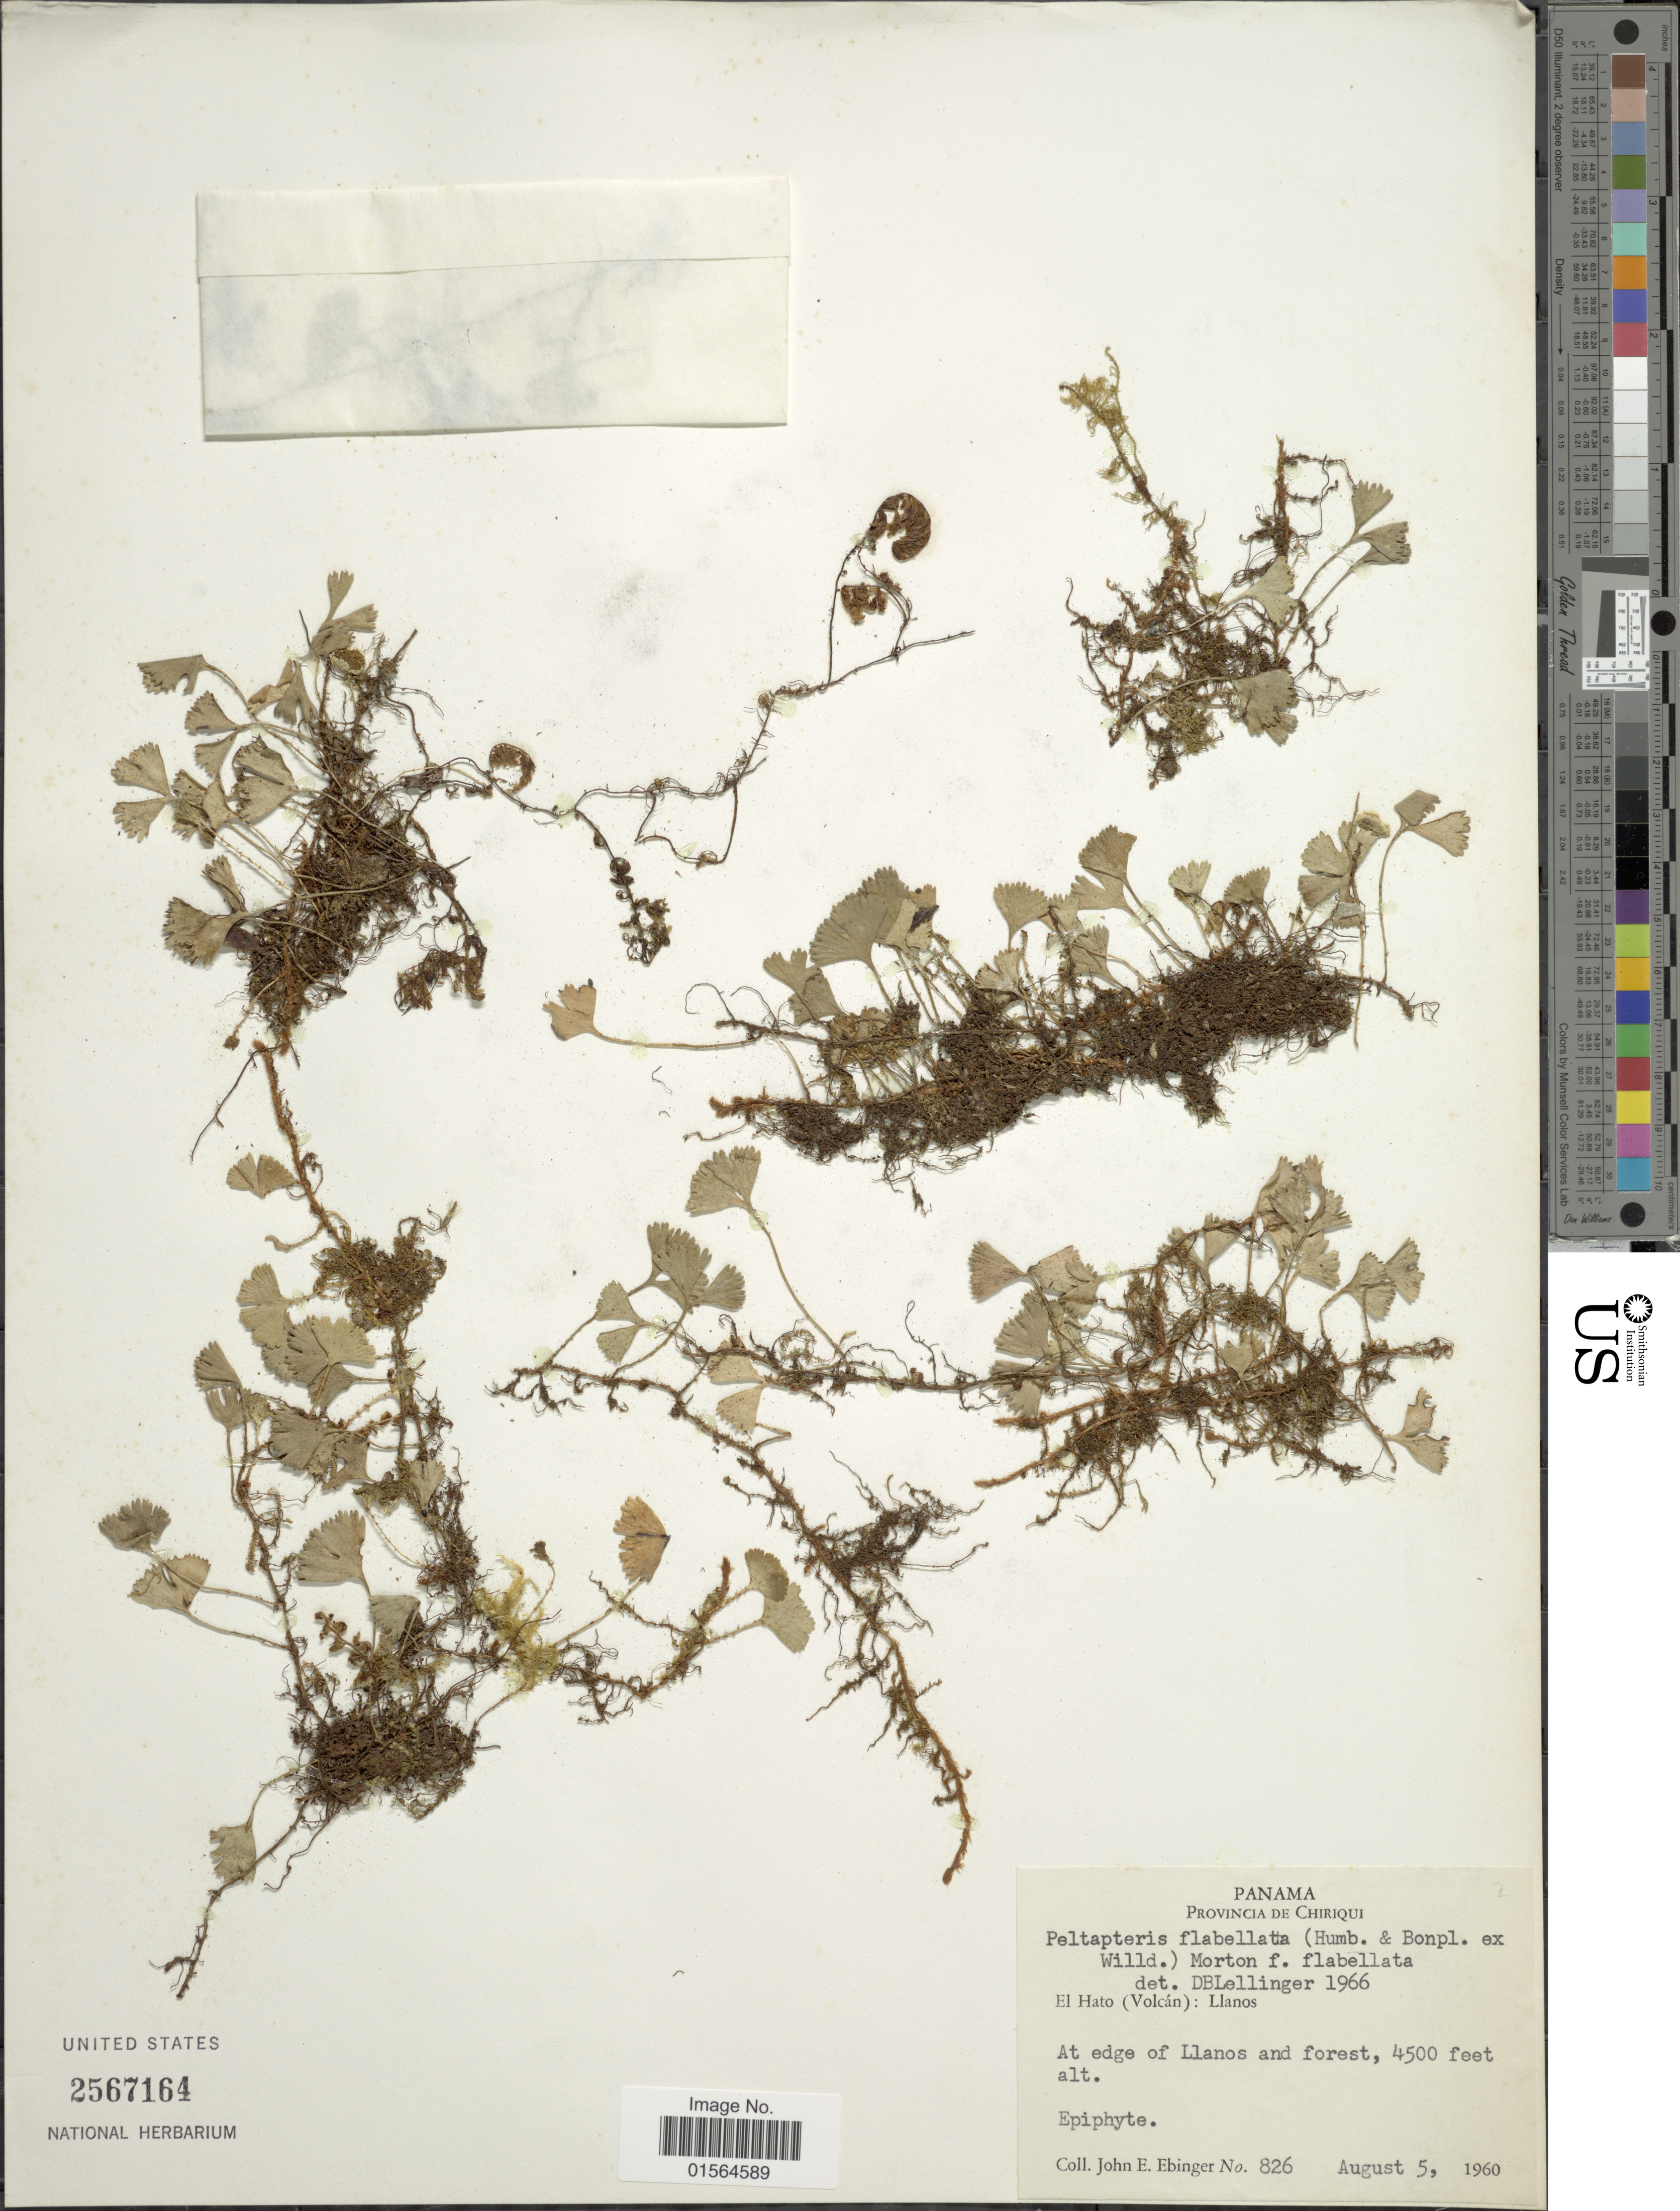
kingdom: Plantae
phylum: Tracheophyta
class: Polypodiopsida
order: Polypodiales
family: Dryopteridaceae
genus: Elaphoglossum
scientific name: Elaphoglossum peltatum f. flabellatum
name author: (Humb. & Bonpl. ex Willd.) Mickel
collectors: J. Ebinger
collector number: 826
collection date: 1960-08-05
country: Panama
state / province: Chiriqui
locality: El Hato (Volcan) : Llanos, At edge of Llanos and forest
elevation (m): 1372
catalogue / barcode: US 2567164